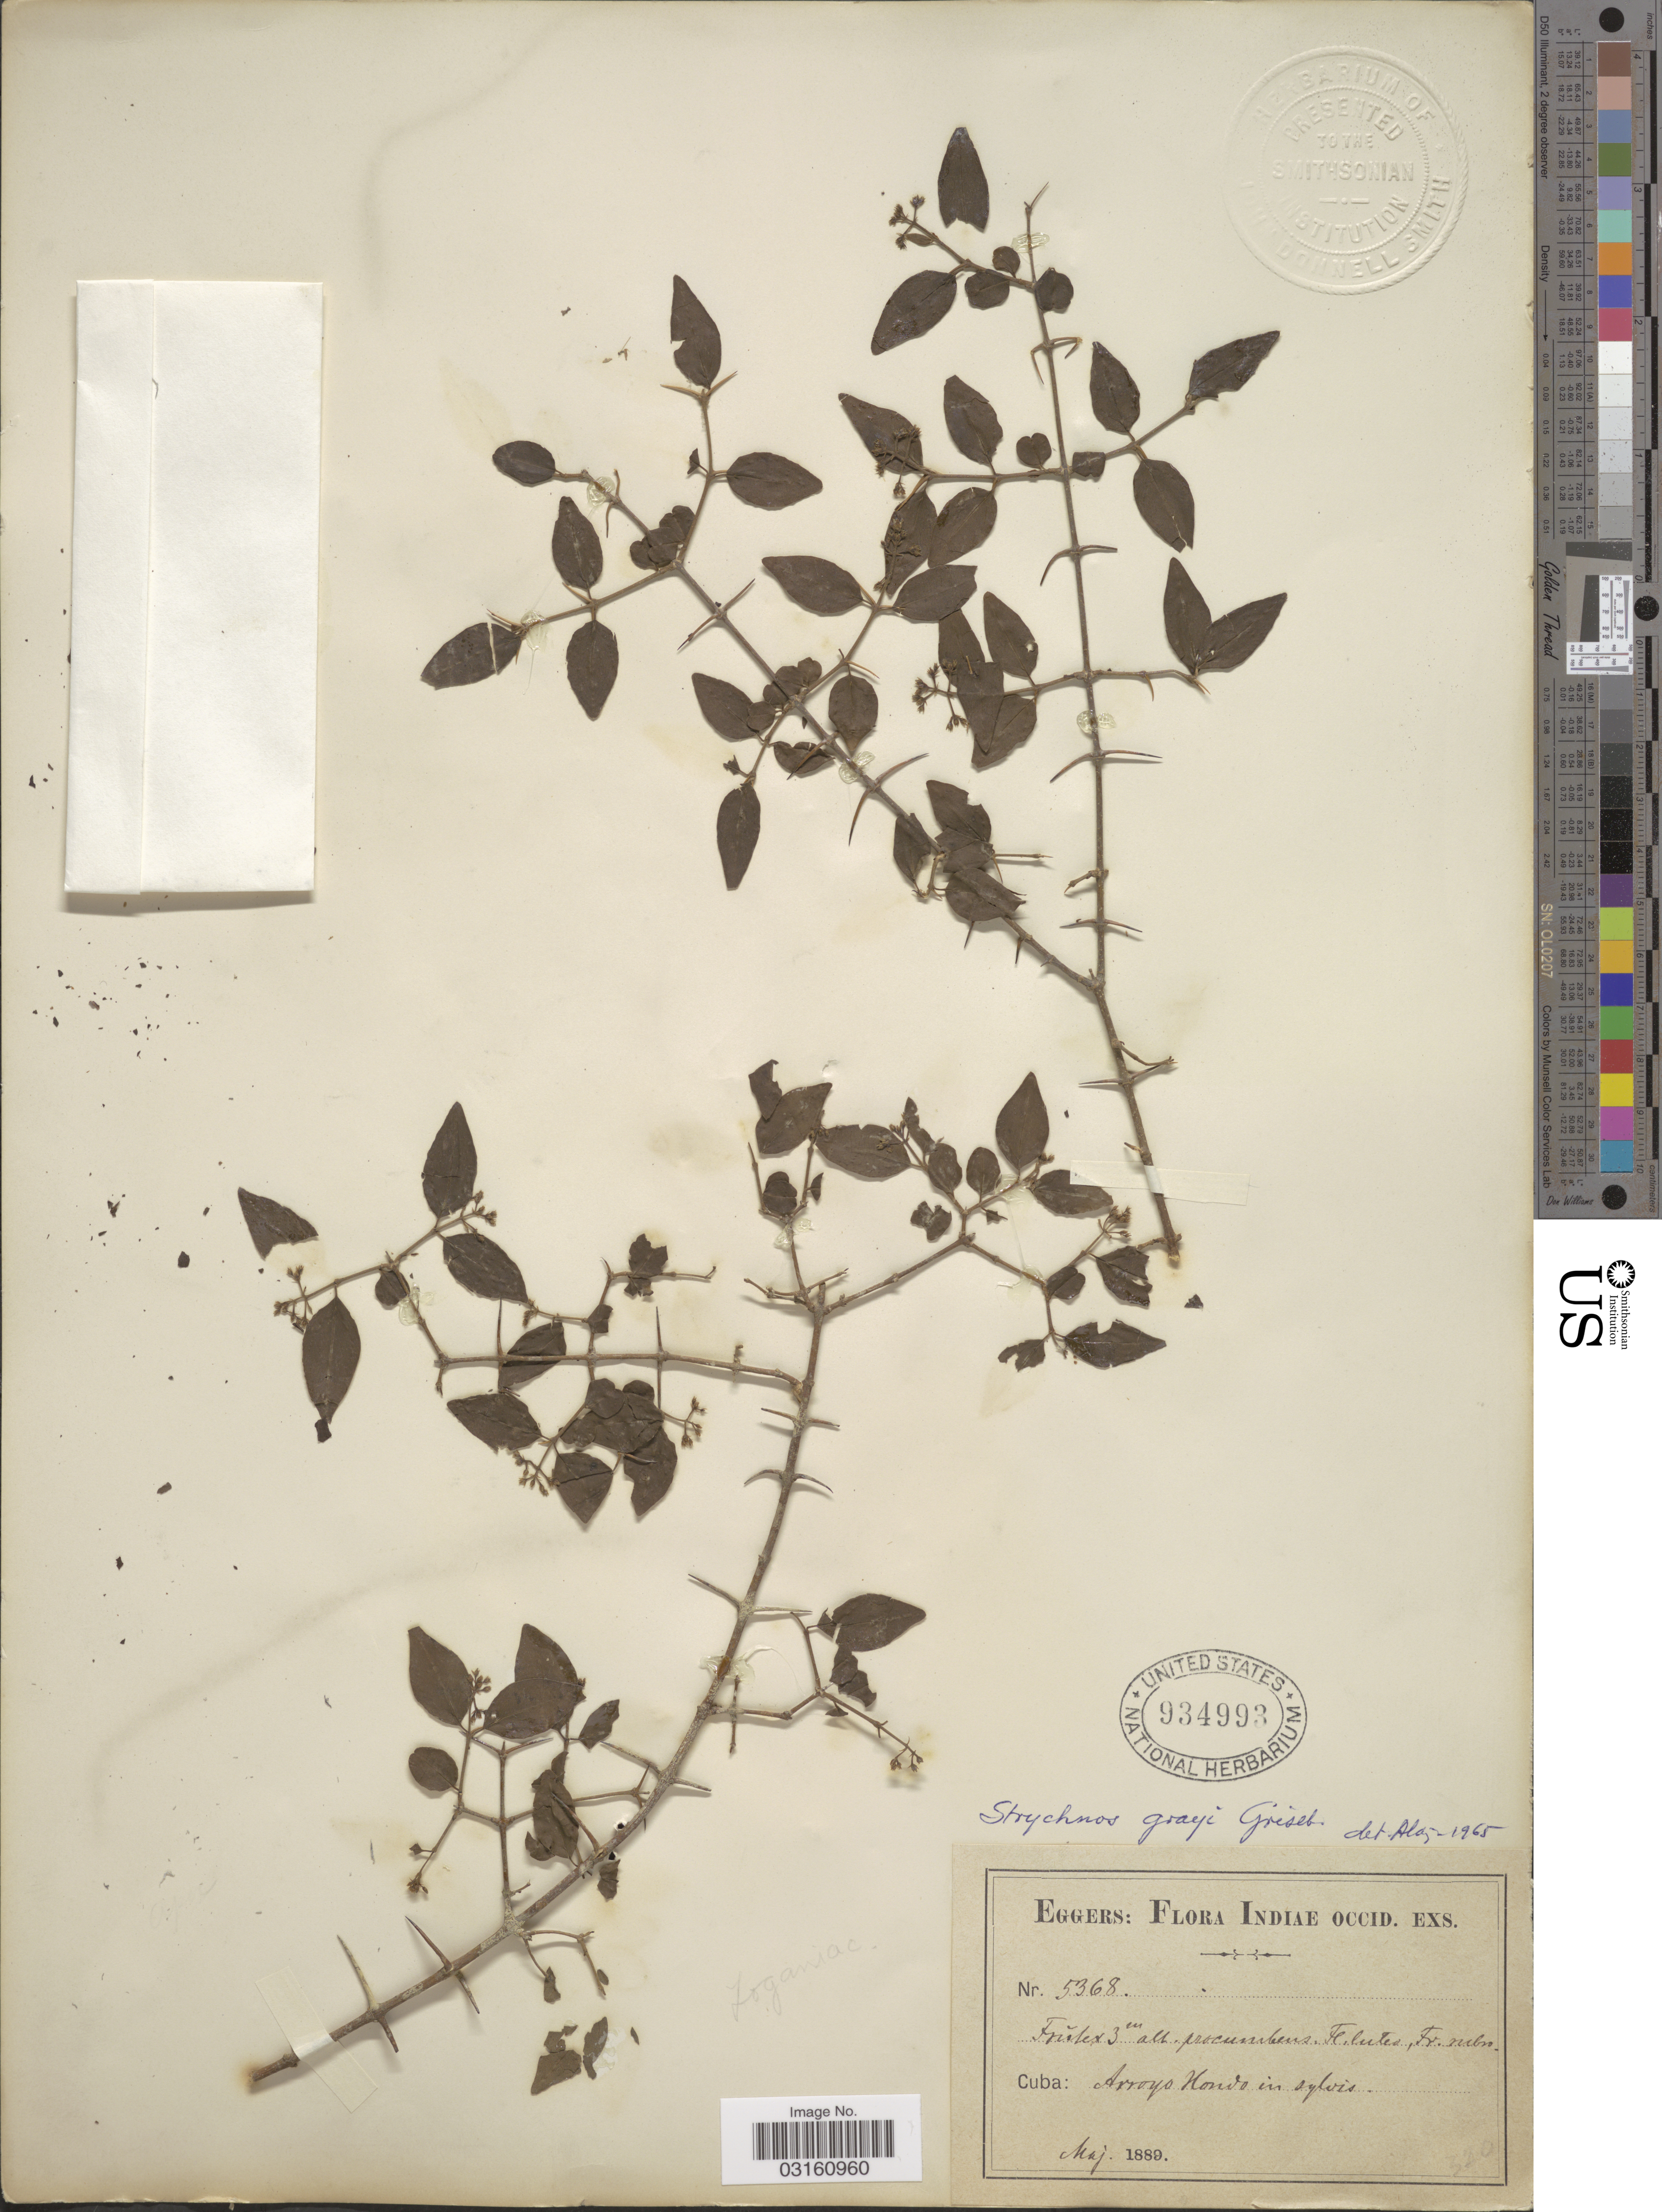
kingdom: Plantae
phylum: Tracheophyta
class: Magnoliopsida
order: Gentianales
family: Loganiaceae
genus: Strychnos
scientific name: Strychnos grayi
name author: Griseb.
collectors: -. Eggers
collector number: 5368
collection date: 1889-05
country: Cuba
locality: Indiae Occid. Arroyo Hondo.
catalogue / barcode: US 934993